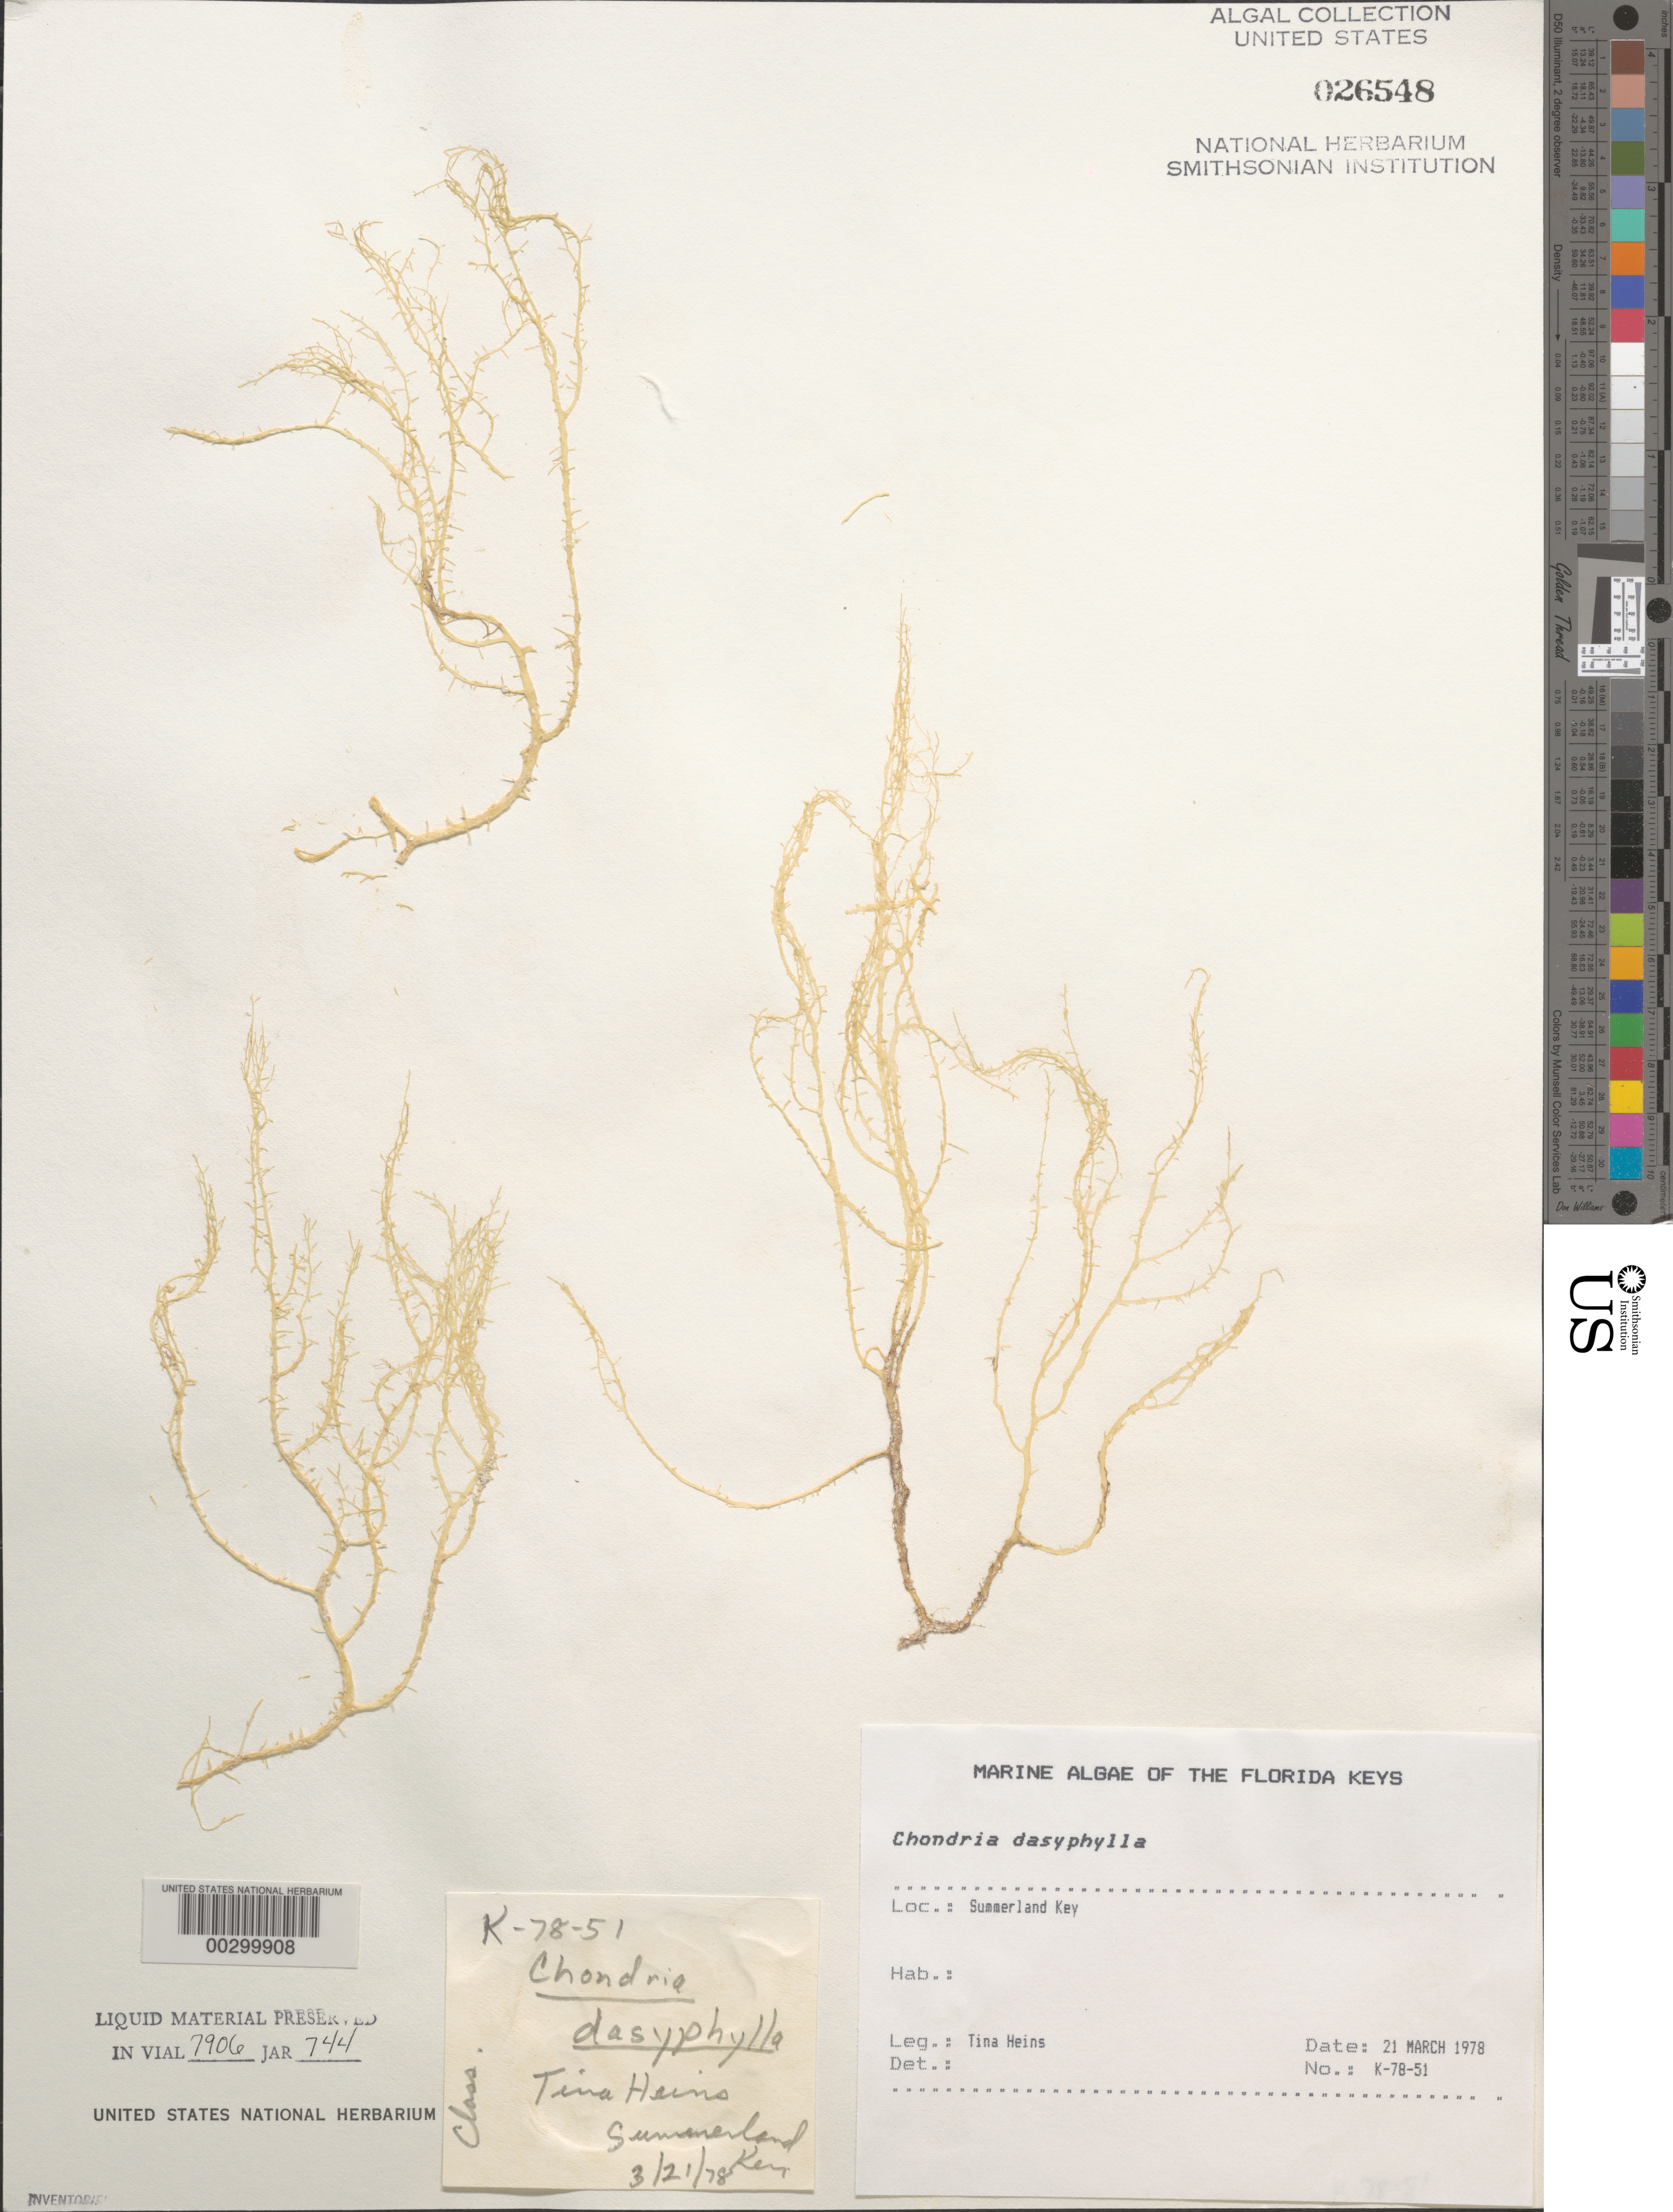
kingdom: Plantae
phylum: Rhodophyta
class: Florideophyceae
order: Ceramiales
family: Rhodomelaceae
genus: Chondria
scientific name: Chondria dasyphylla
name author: (Woodw.) C. Agardh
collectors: T. Heins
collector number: K-78-51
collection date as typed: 21 Mar 1978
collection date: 1978-03-21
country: United States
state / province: Florida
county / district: Monroe County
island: Summerland Key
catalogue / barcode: US 26548